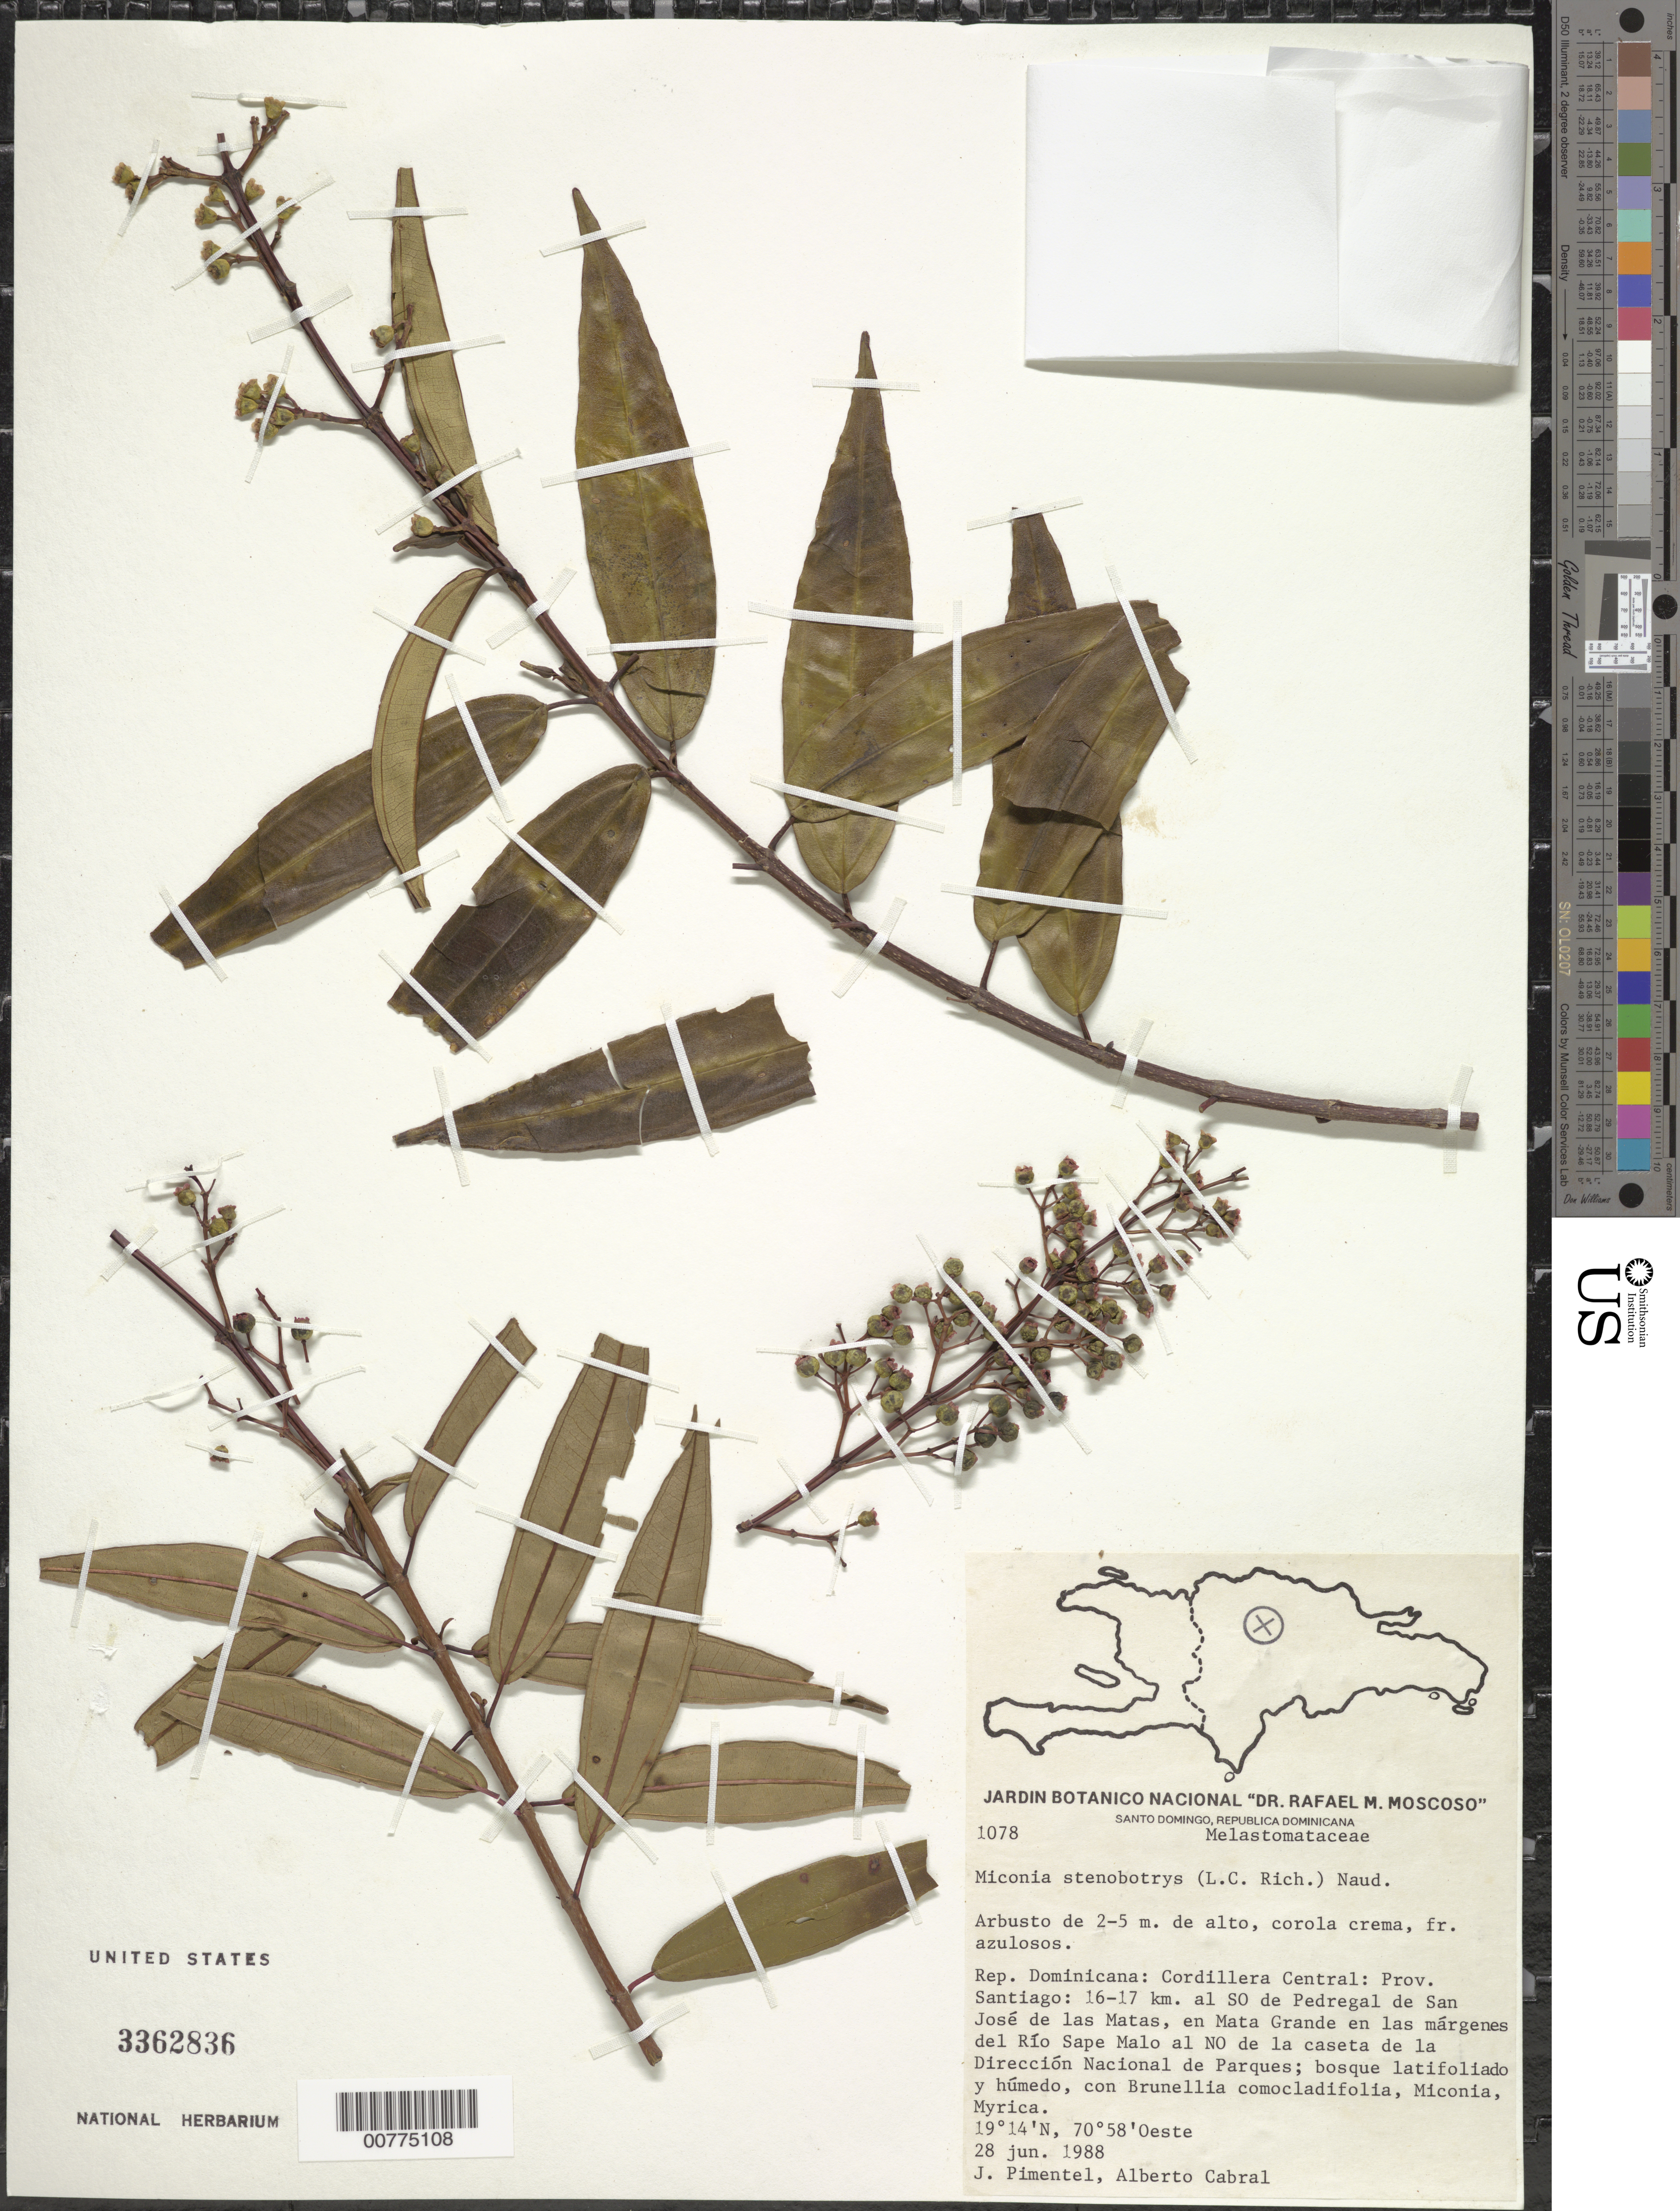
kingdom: Plantae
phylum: Tracheophyta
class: Magnoliopsida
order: Myrtales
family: Melastomataceae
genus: Miconia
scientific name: Miconia stenobotrys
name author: (Rich.) Naudin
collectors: J. Pimentel & A. Cabral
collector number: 1078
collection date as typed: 28 Jun 1988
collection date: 1988-06-28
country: Dominican Republic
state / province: Santiago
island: Hispaniola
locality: Cordillera Central, 16-17 km SW of Pedregal of San José de las Matas, in Mata Grande in the banks of Sape Malo River, NW of "stall" in Park National Direction.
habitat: Broadleaf and humid forest, with Brunellia comocladifolia, Miconia, Myrica.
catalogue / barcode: US 3362836